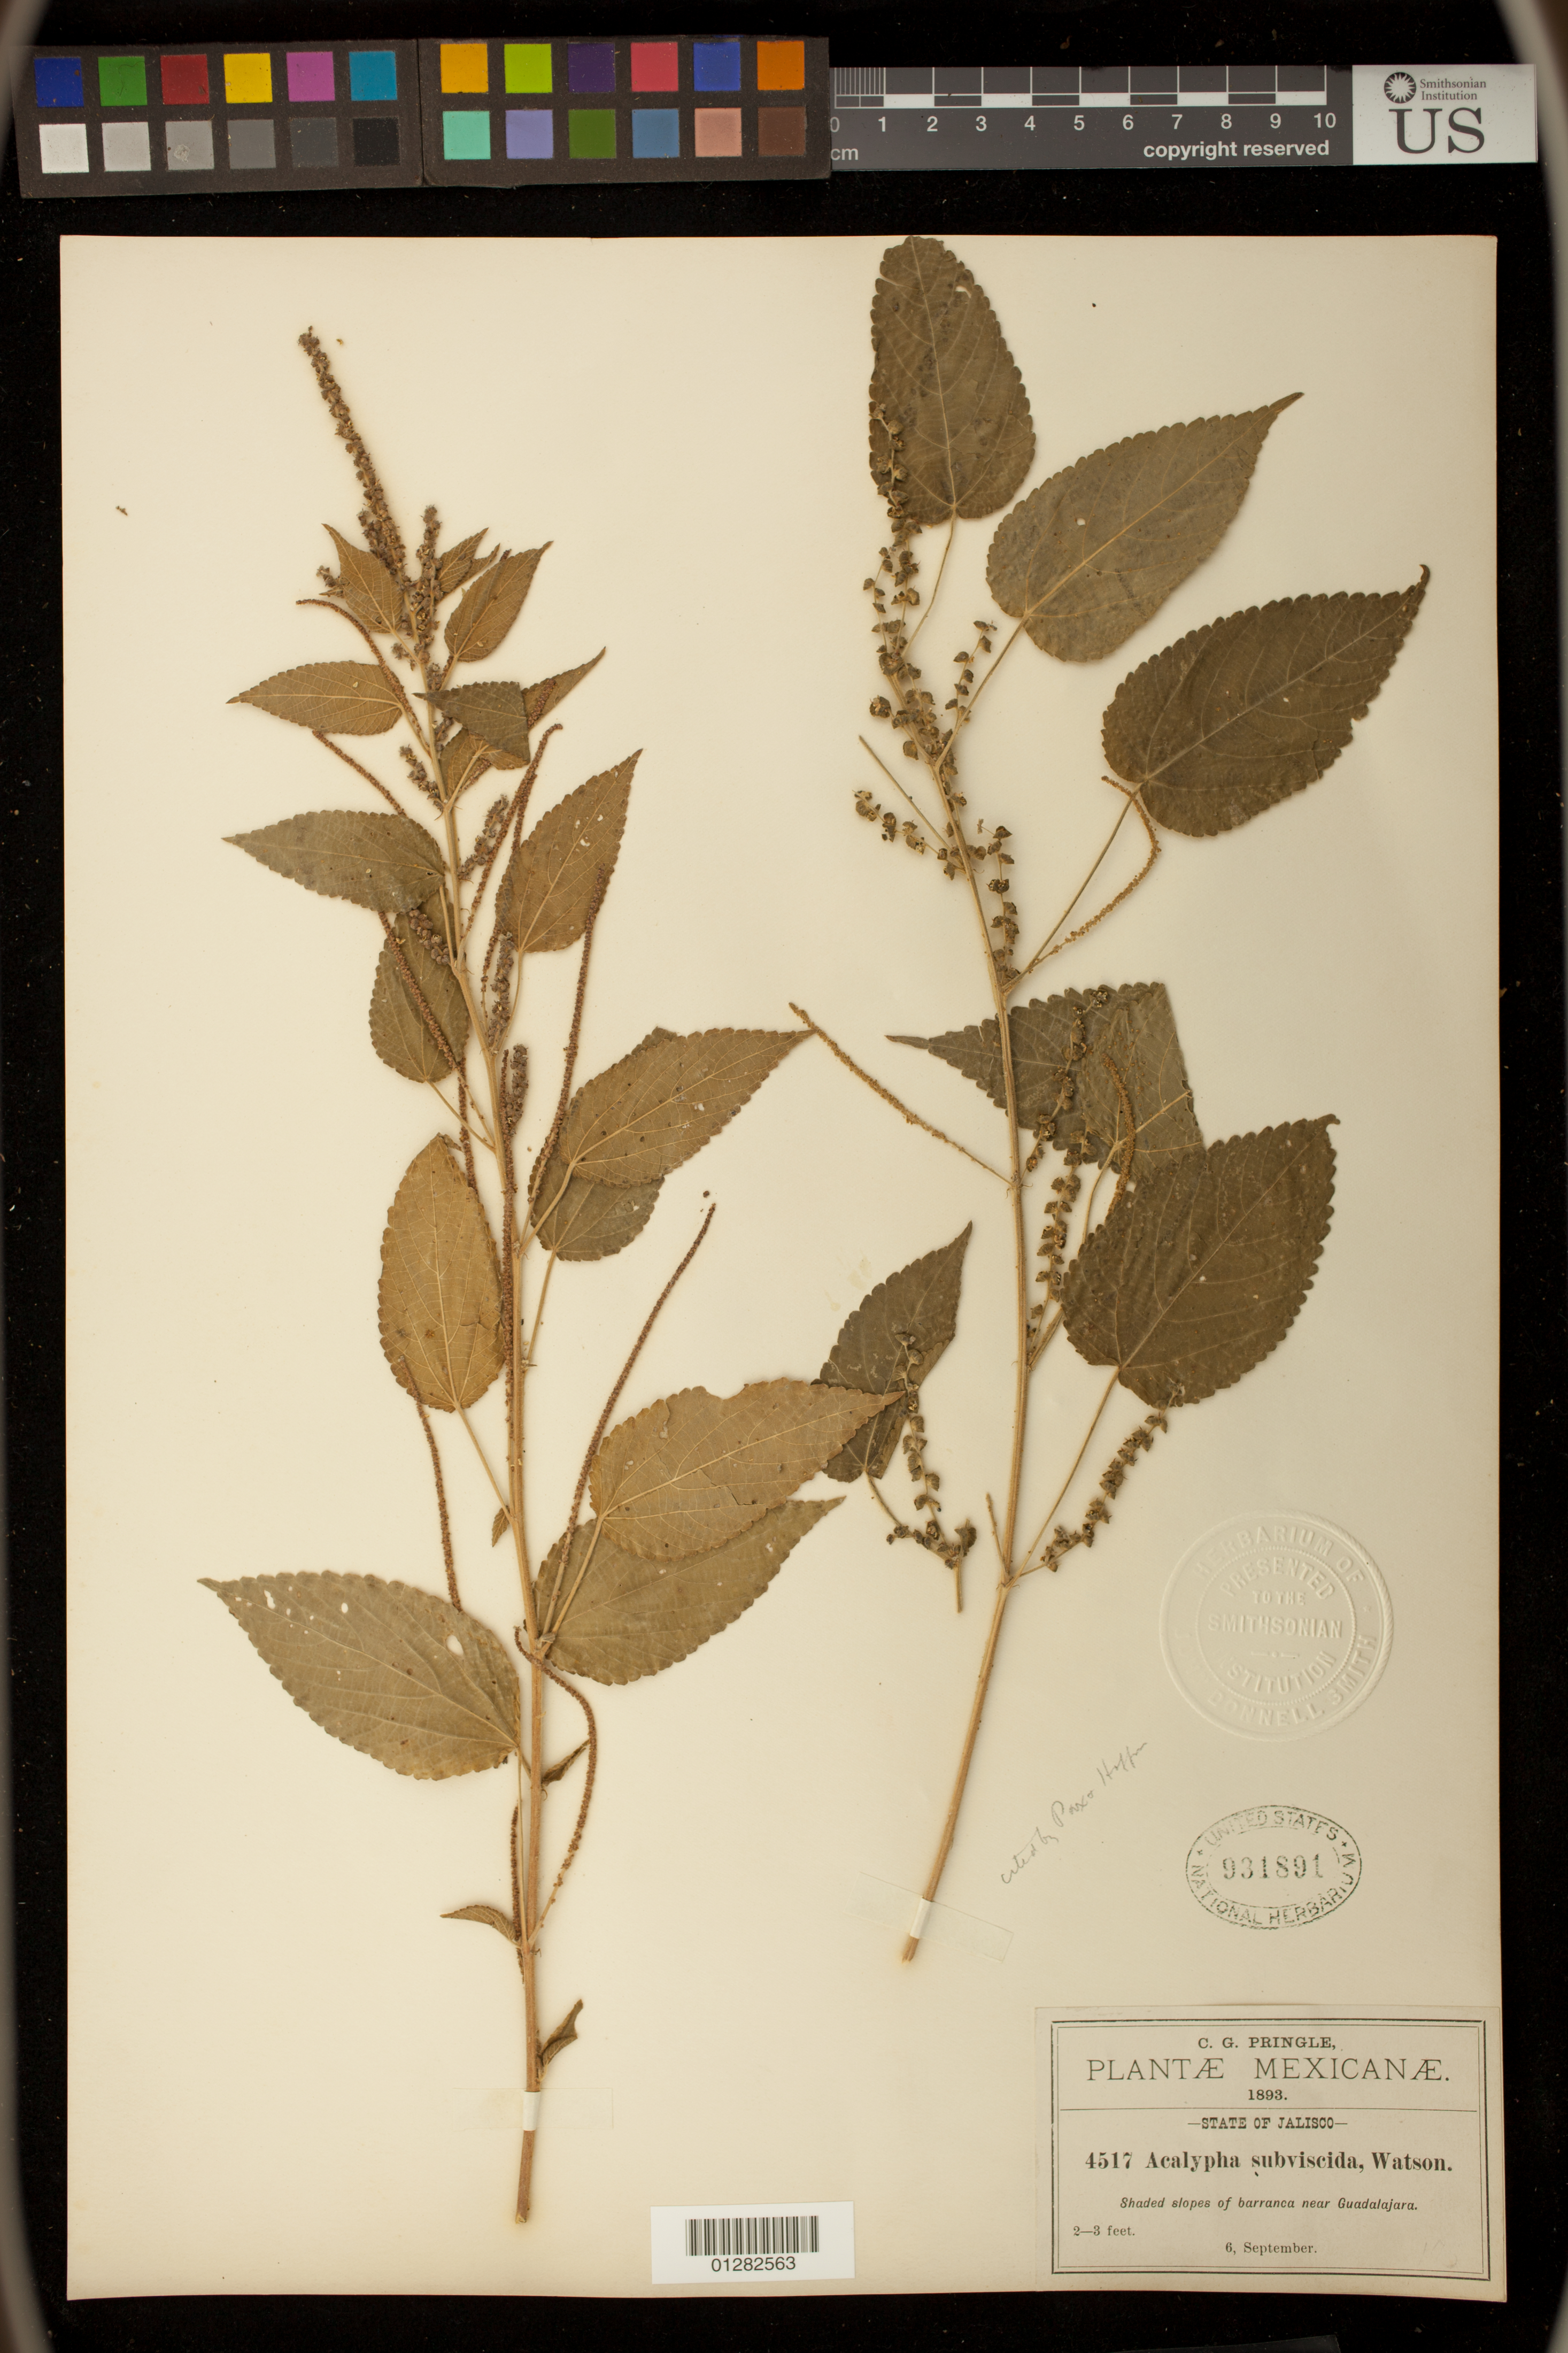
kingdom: Plantae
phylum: Tracheophyta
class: Magnoliopsida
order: Malpighiales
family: Euphorbiaceae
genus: Acalypha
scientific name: Acalypha subviscida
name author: S. Watson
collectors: A. Molina R.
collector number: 4517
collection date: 1893-09-06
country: Mexico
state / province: Jalisco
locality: Shaded slopes of barranca near Guadalajura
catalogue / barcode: US 931891